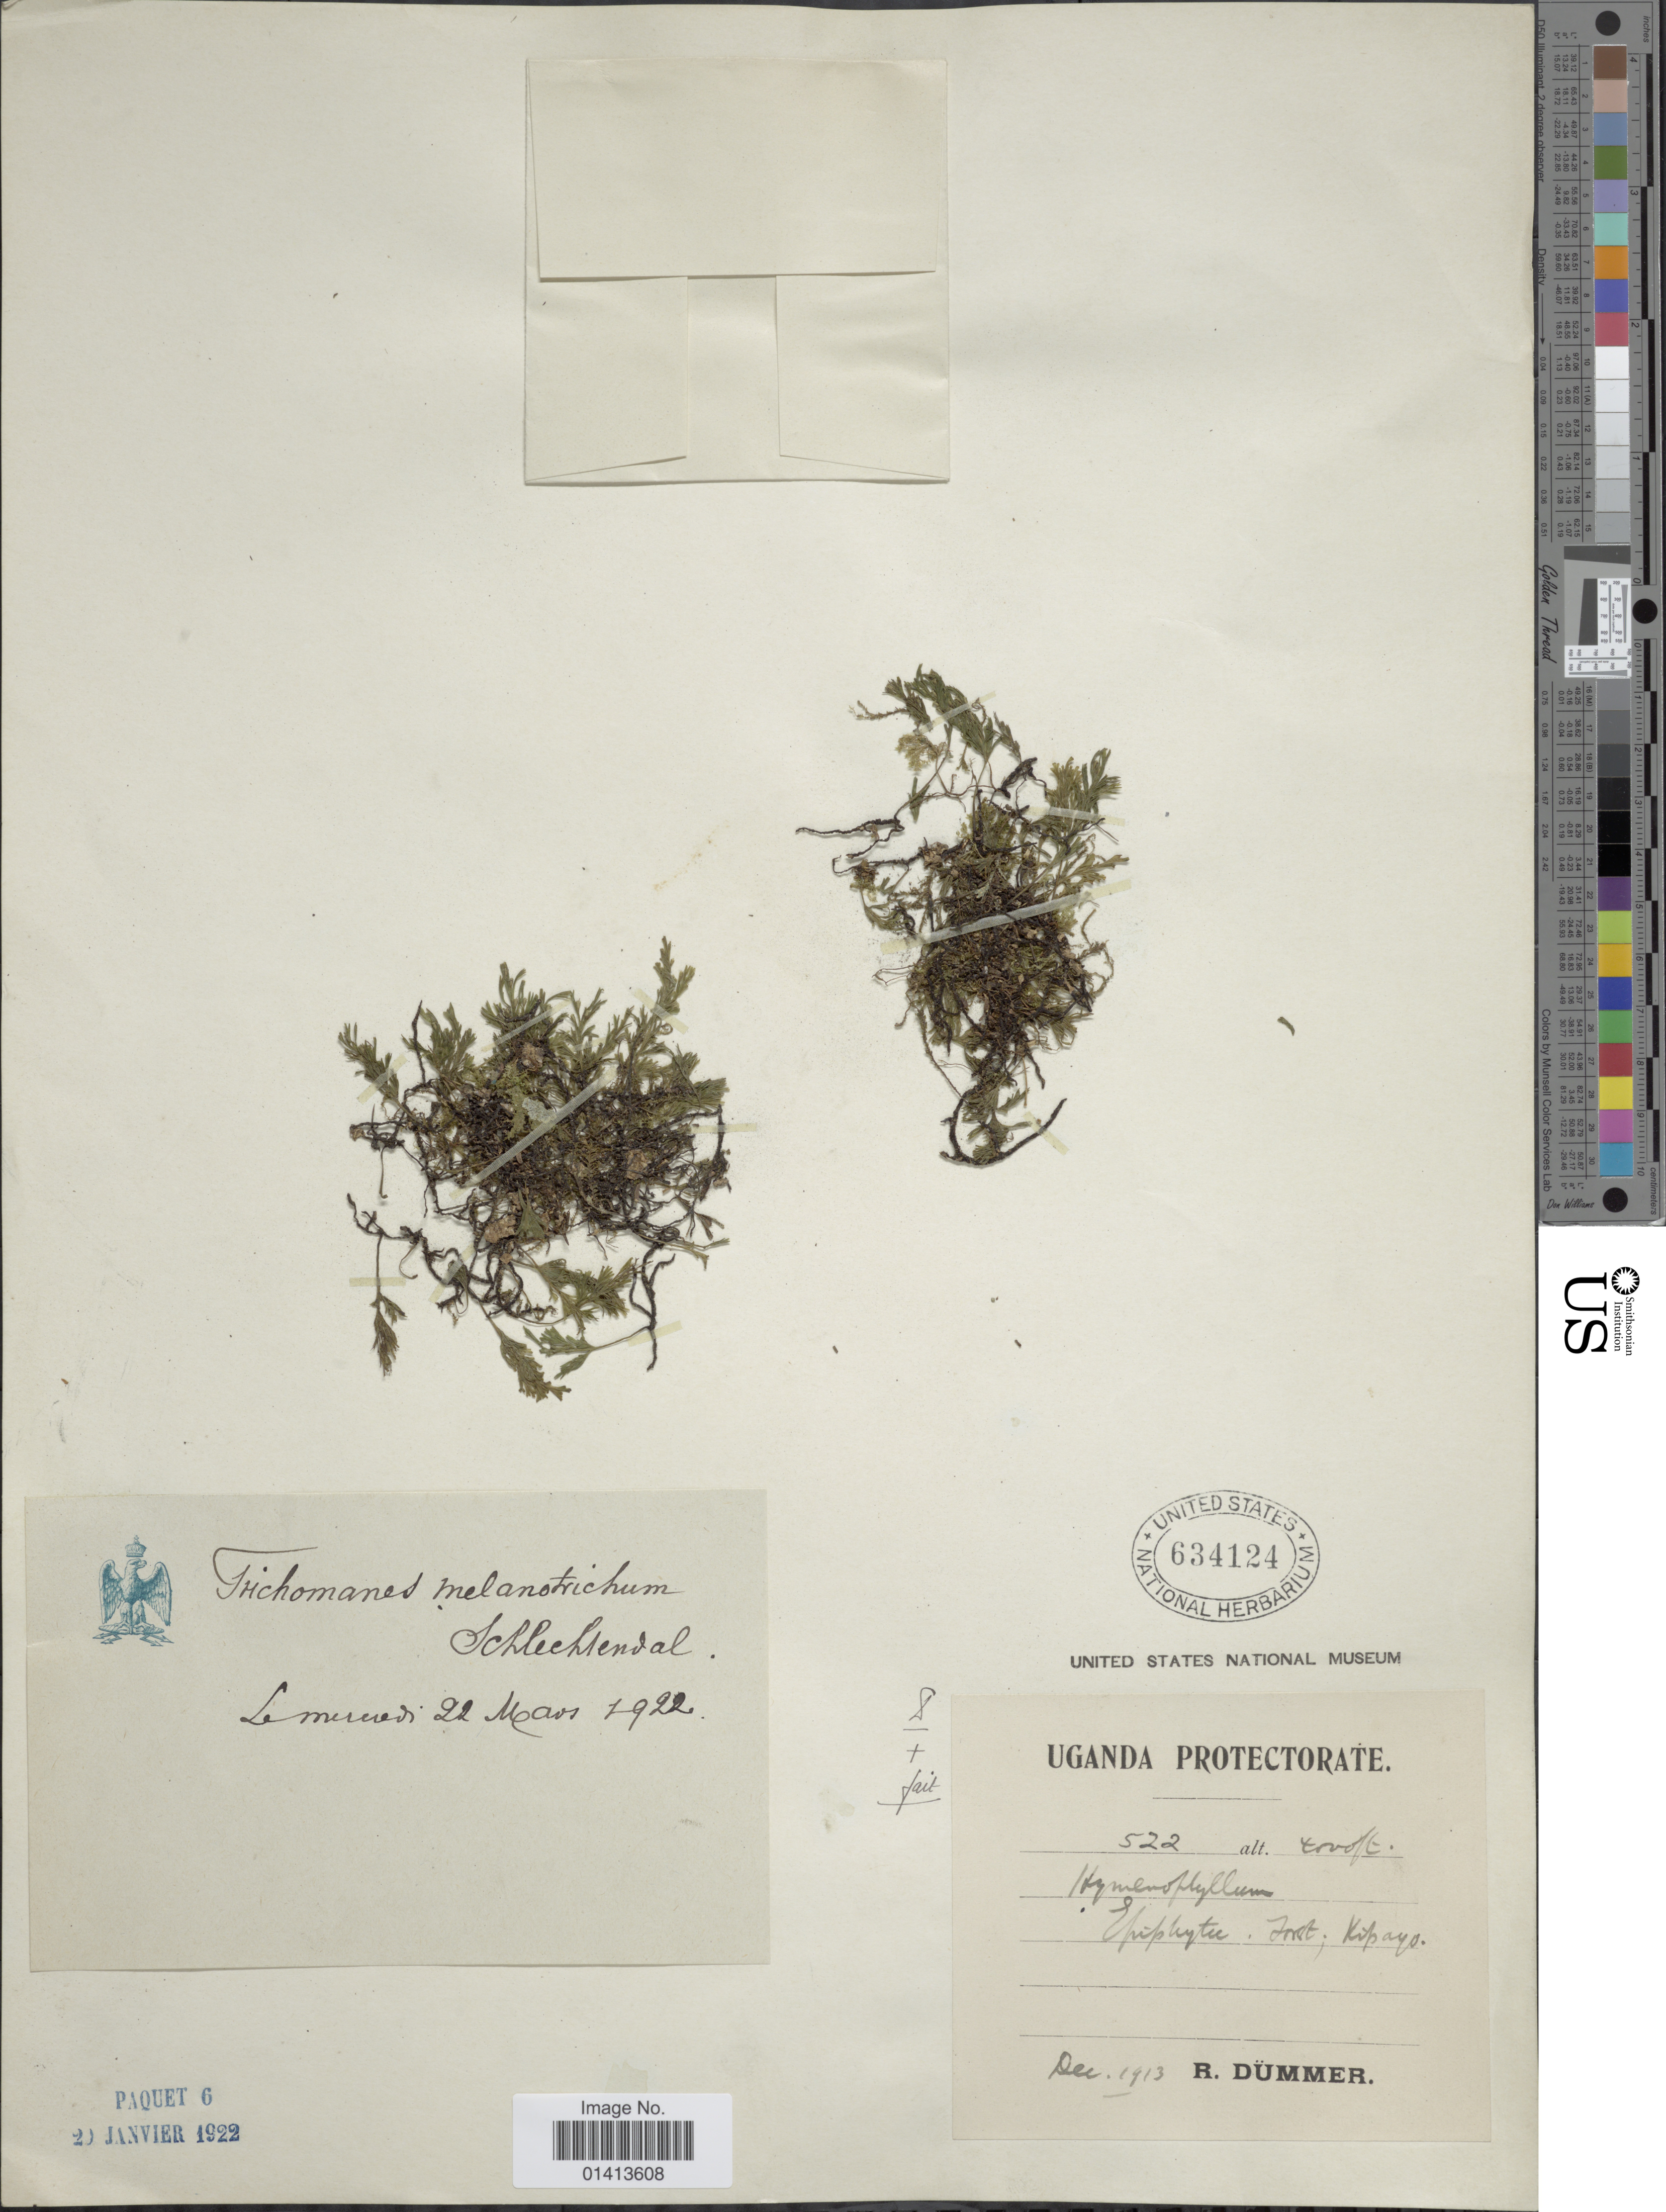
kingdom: Plantae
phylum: Tracheophyta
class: Polypodiopsida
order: Hymenophyllales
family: Hymenophyllaceae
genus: Crepidomanes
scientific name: Crepidomanes melanotrichum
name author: (Schltdl.) J.P. Roux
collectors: R. A. Dümmer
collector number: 522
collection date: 1913-12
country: Uganda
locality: Forest Kipayo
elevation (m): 1219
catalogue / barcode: US 634124